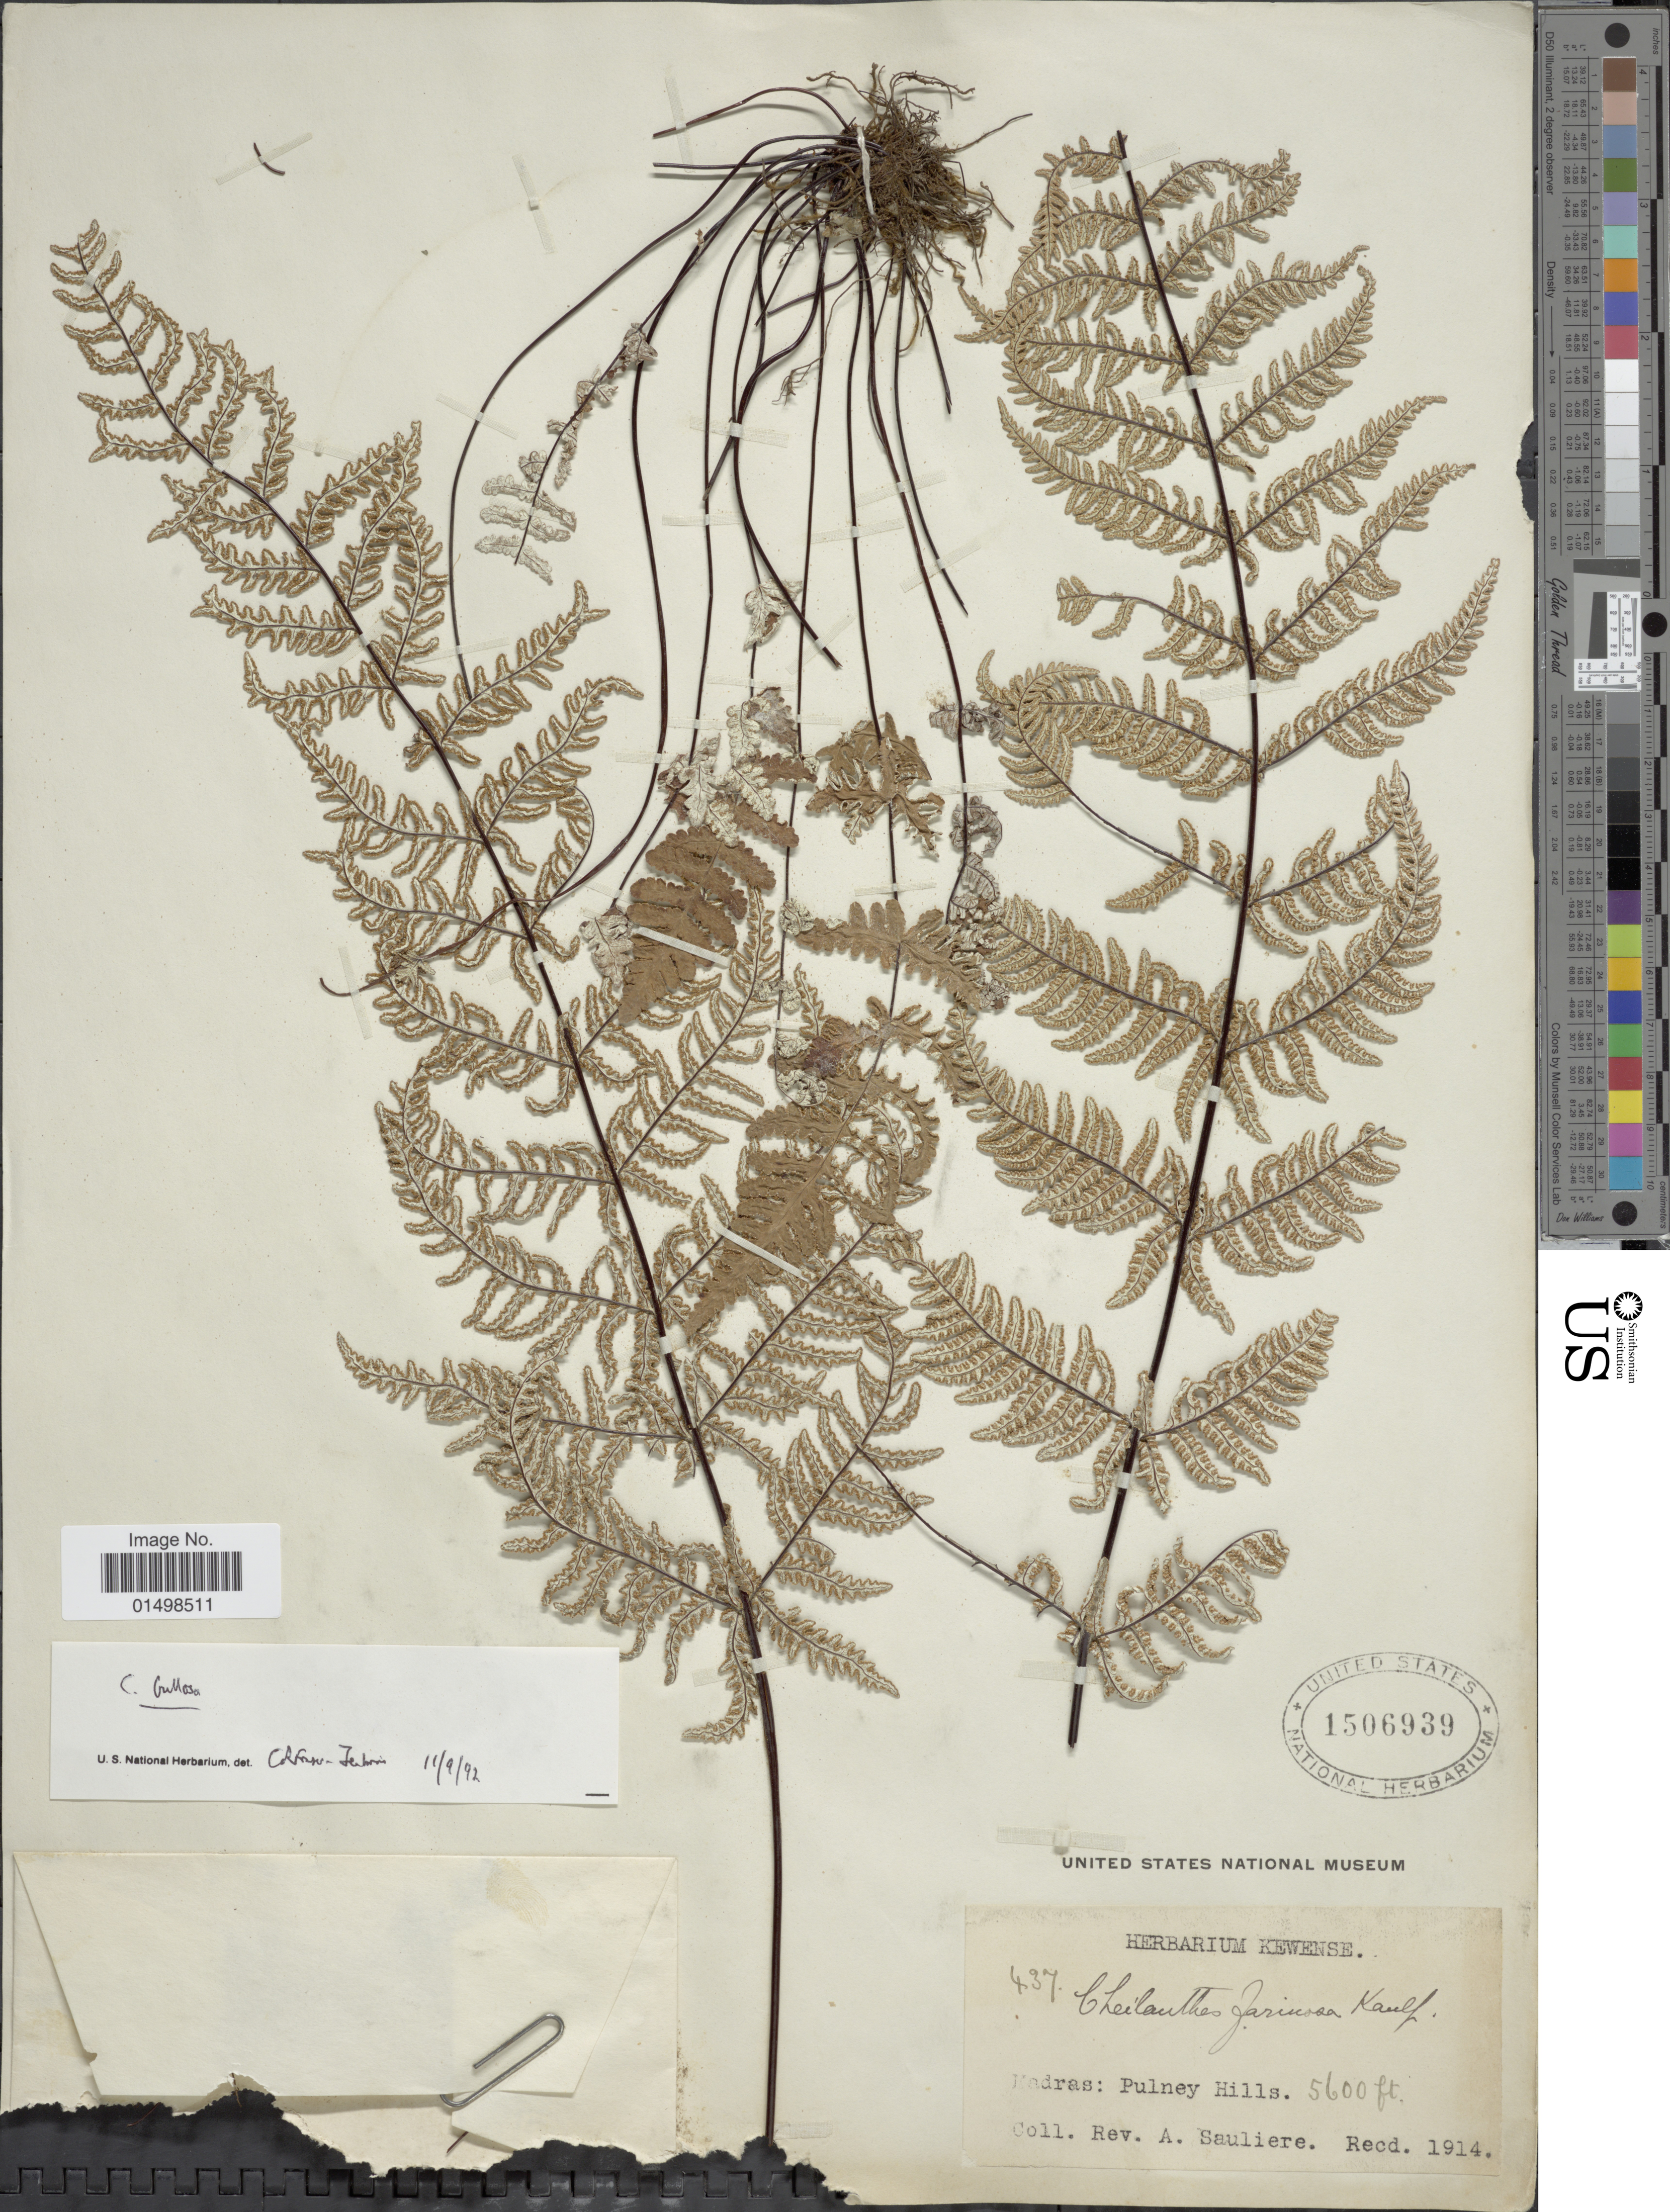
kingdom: Plantae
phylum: Tracheophyta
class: Polypodiopsida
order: Polypodiales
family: Pteridaceae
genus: Aleuritopteris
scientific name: Aleuritopteris farinosa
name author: (Forssk.) Fée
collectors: A. Sauliere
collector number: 437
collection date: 1914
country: India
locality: Madras: Pulney Hills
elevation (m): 1707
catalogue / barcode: US 1506939